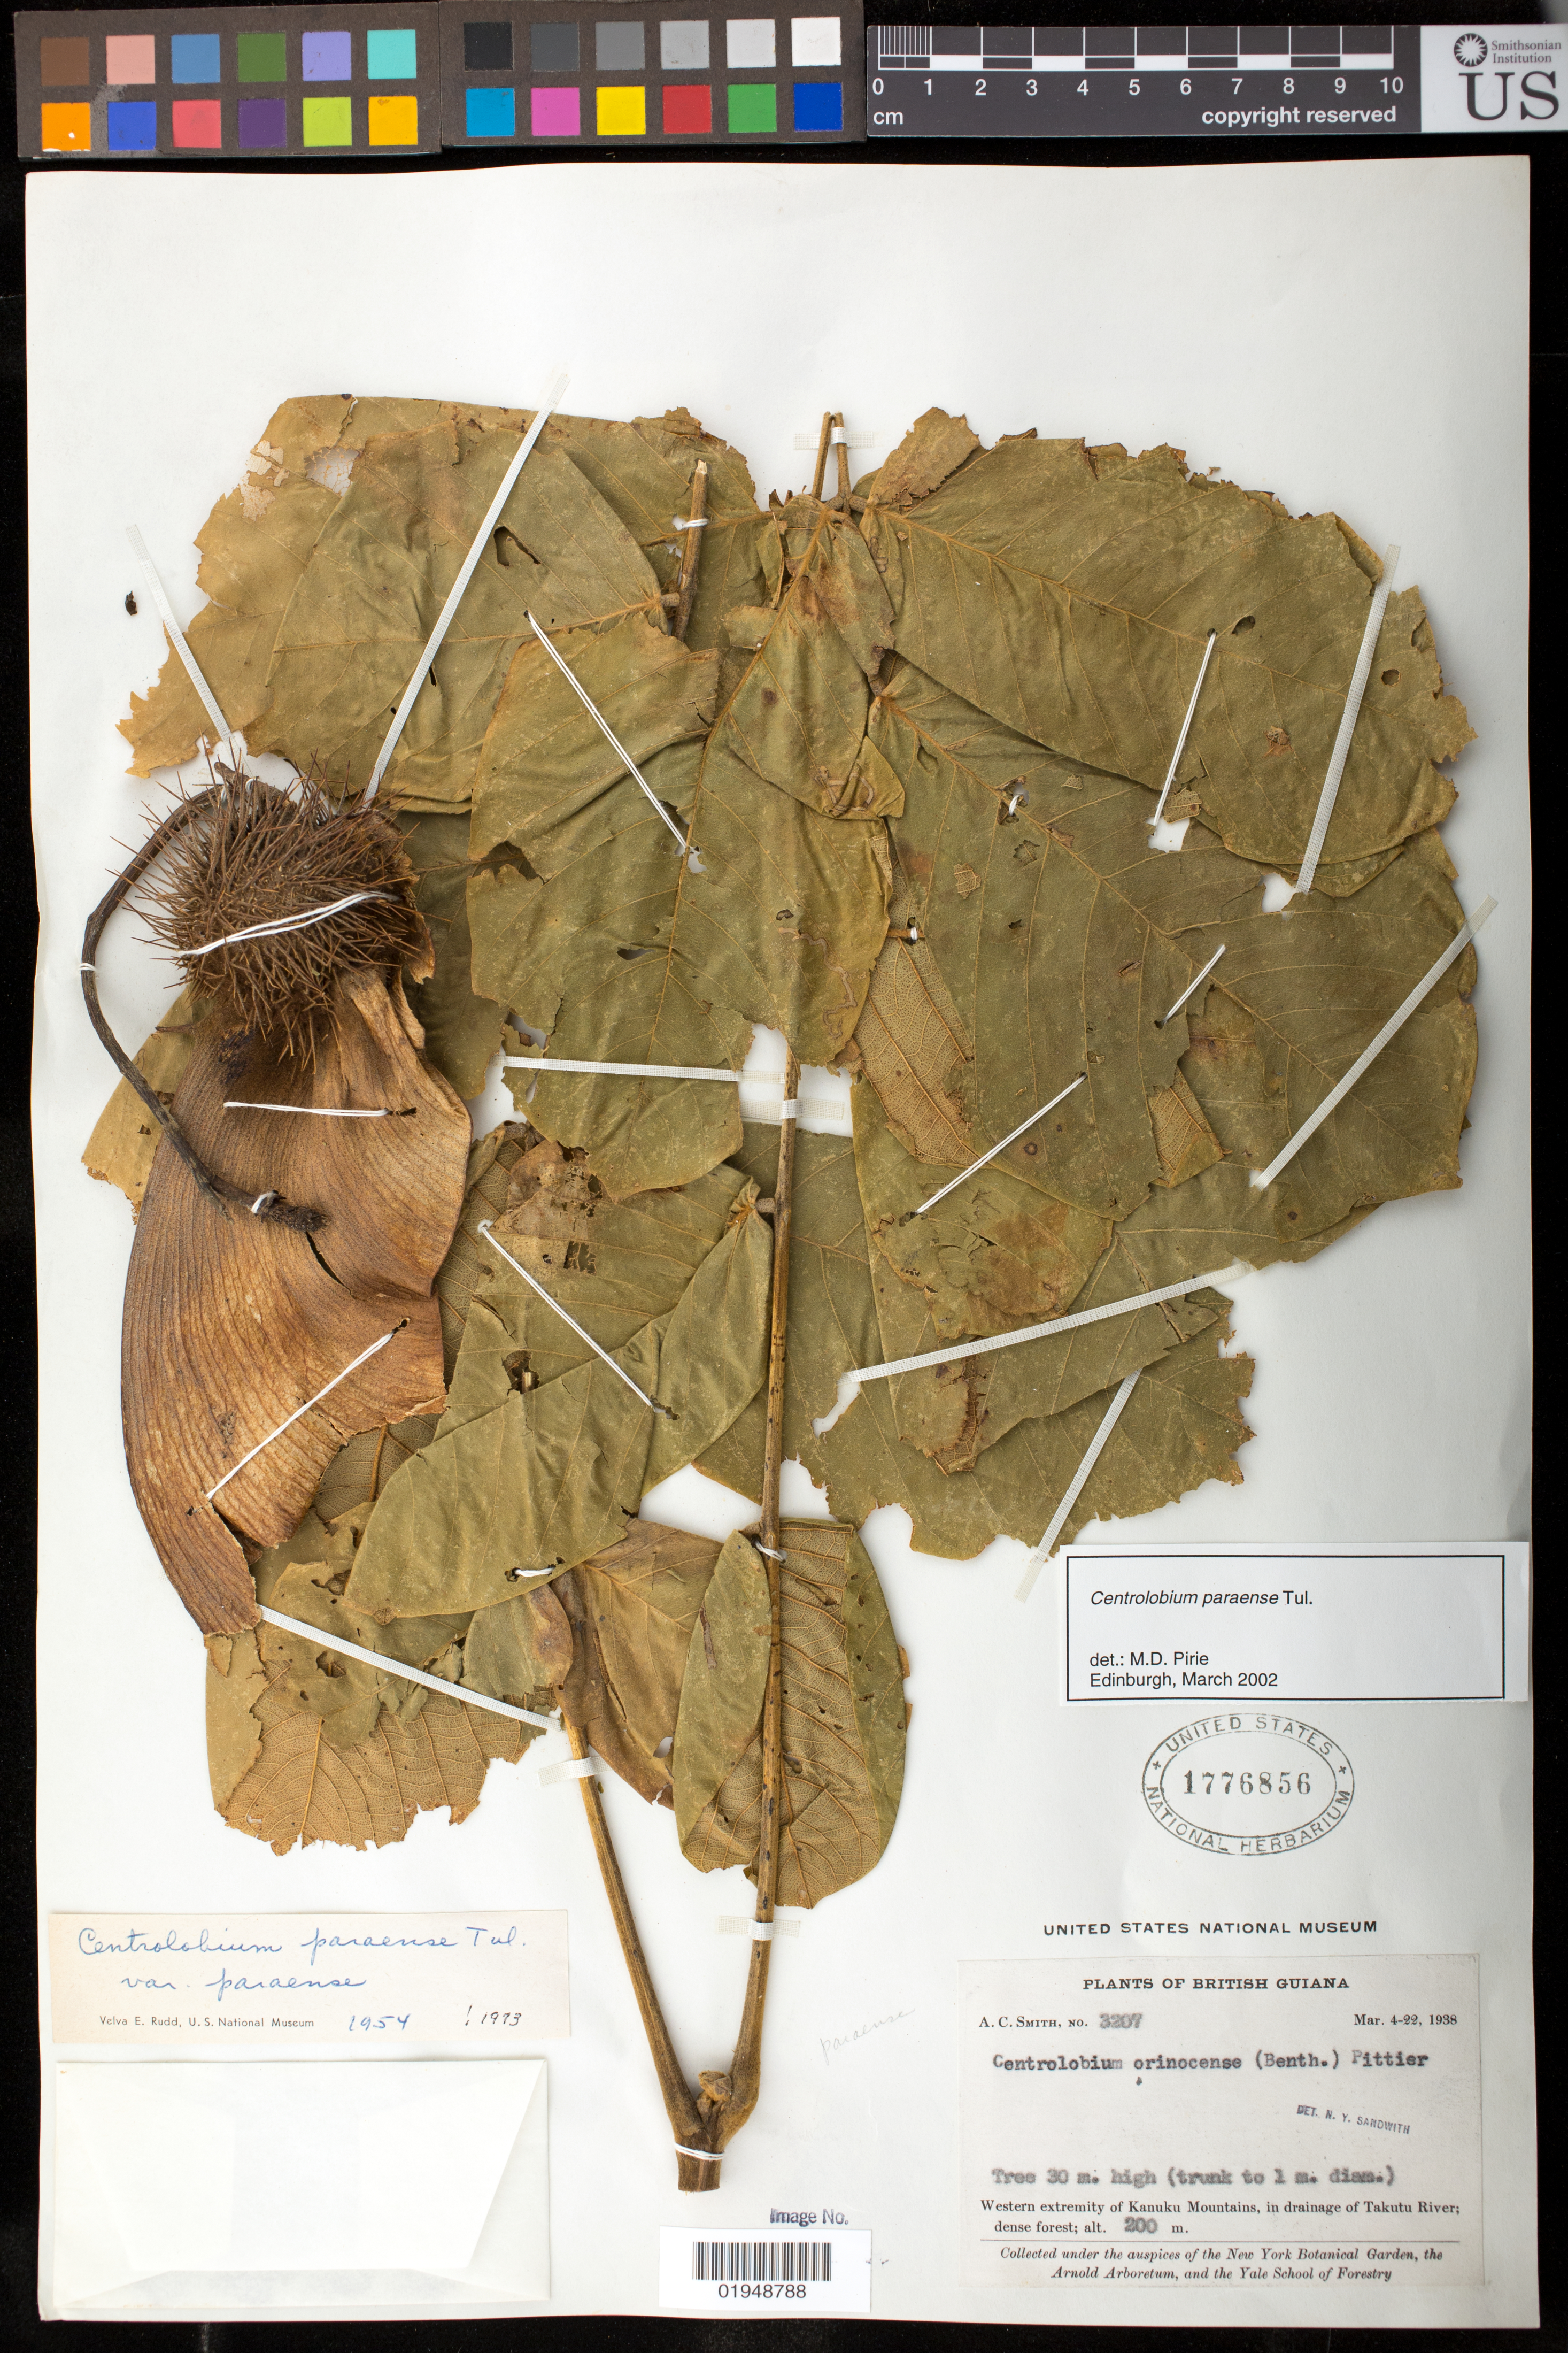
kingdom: Plantae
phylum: Tracheophyta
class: Magnoliopsida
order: Fabales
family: Fabaceae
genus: Centrolobium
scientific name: Centrolobium paraense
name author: Tul.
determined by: Pirie, M. D., (U)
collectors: A. C. Smith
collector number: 3207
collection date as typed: Mar. 4-22, 1938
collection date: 1938-03-04/1938-03-22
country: Guyana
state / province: U. Takutu-U. Essequibo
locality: Kanuku Mts., drainage of Takutu R., western extremity of Kanuku Mountains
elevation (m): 200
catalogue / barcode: US 1776856